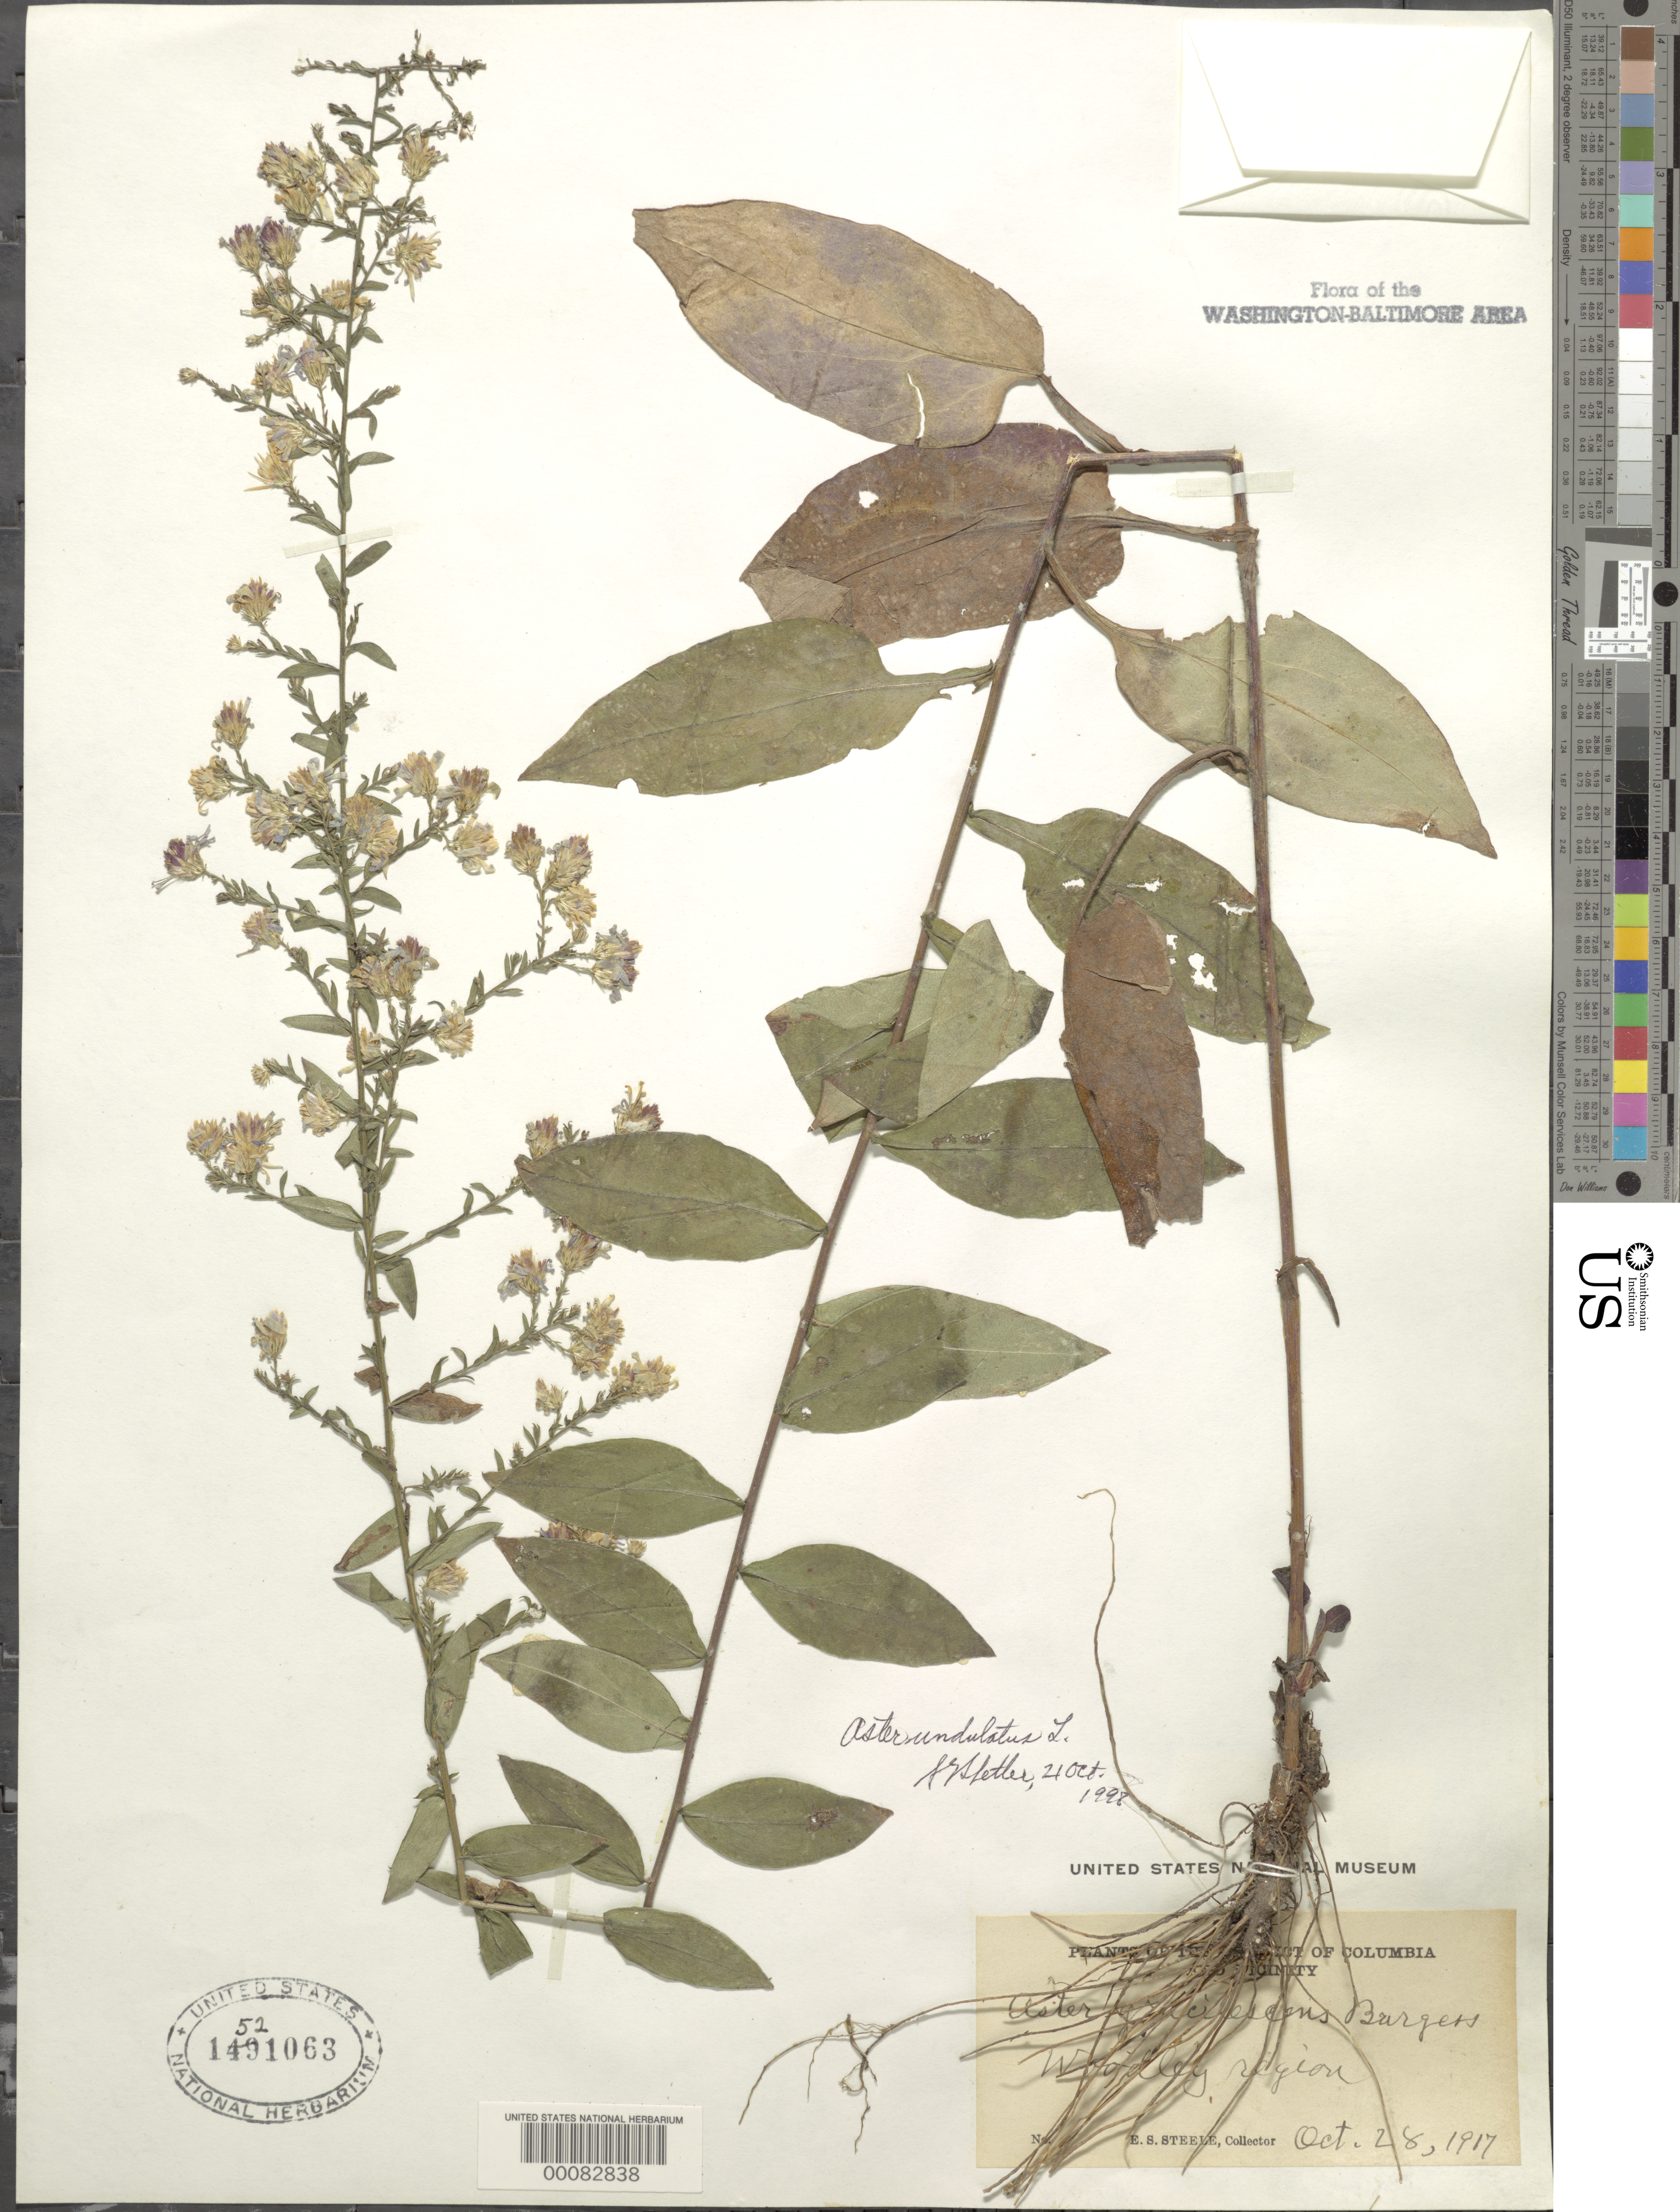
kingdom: Plantae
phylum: Tracheophyta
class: Magnoliopsida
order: Asterales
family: Asteraceae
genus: Symphyotrichum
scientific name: Symphyotrichum undulatum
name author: (L.) G.L. Nesom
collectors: E. Steele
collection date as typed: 28 Oct 1917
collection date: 1917-10-28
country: United States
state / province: District of Columbia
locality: Woodley Region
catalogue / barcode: US 1521063